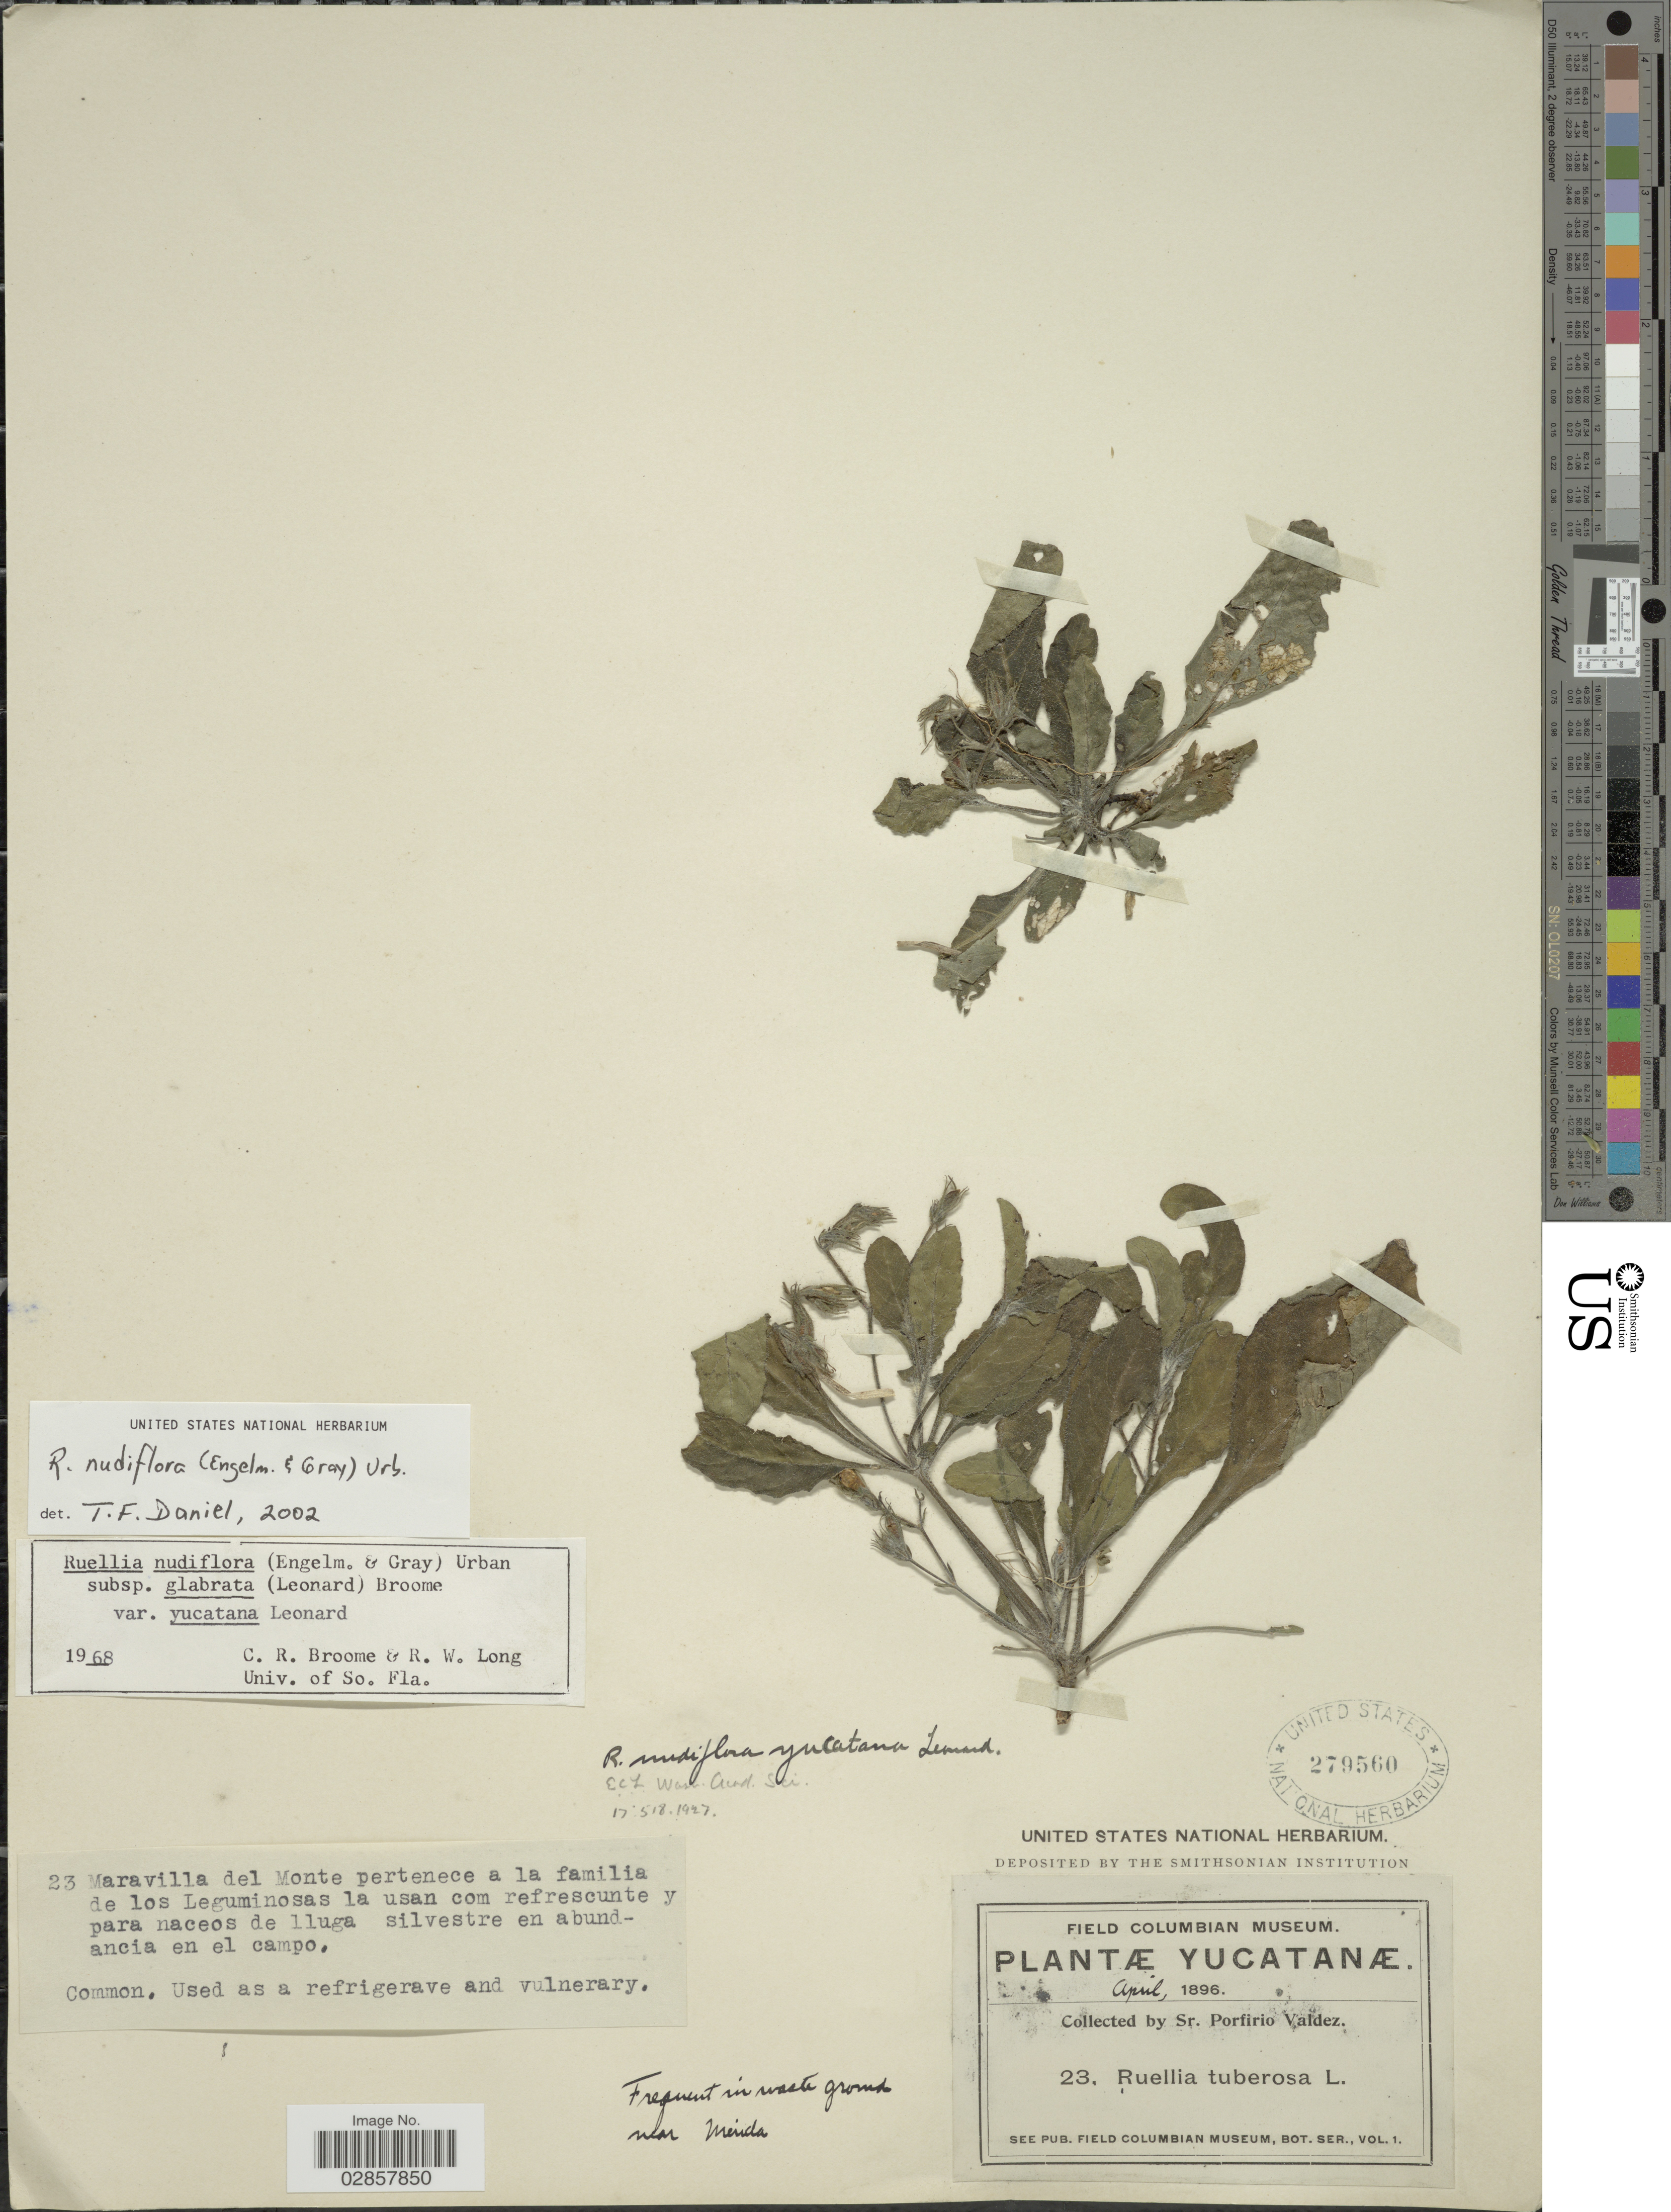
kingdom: Plantae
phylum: Tracheophyta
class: Magnoliopsida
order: Lamiales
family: Acanthaceae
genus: Ruellia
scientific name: Ruellia nudiflora var. yucatana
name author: Leonard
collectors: P. Valdez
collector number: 23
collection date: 1896-04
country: Mexico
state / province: Yucatán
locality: Maravilla del Monte pertenece.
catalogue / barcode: US 279560